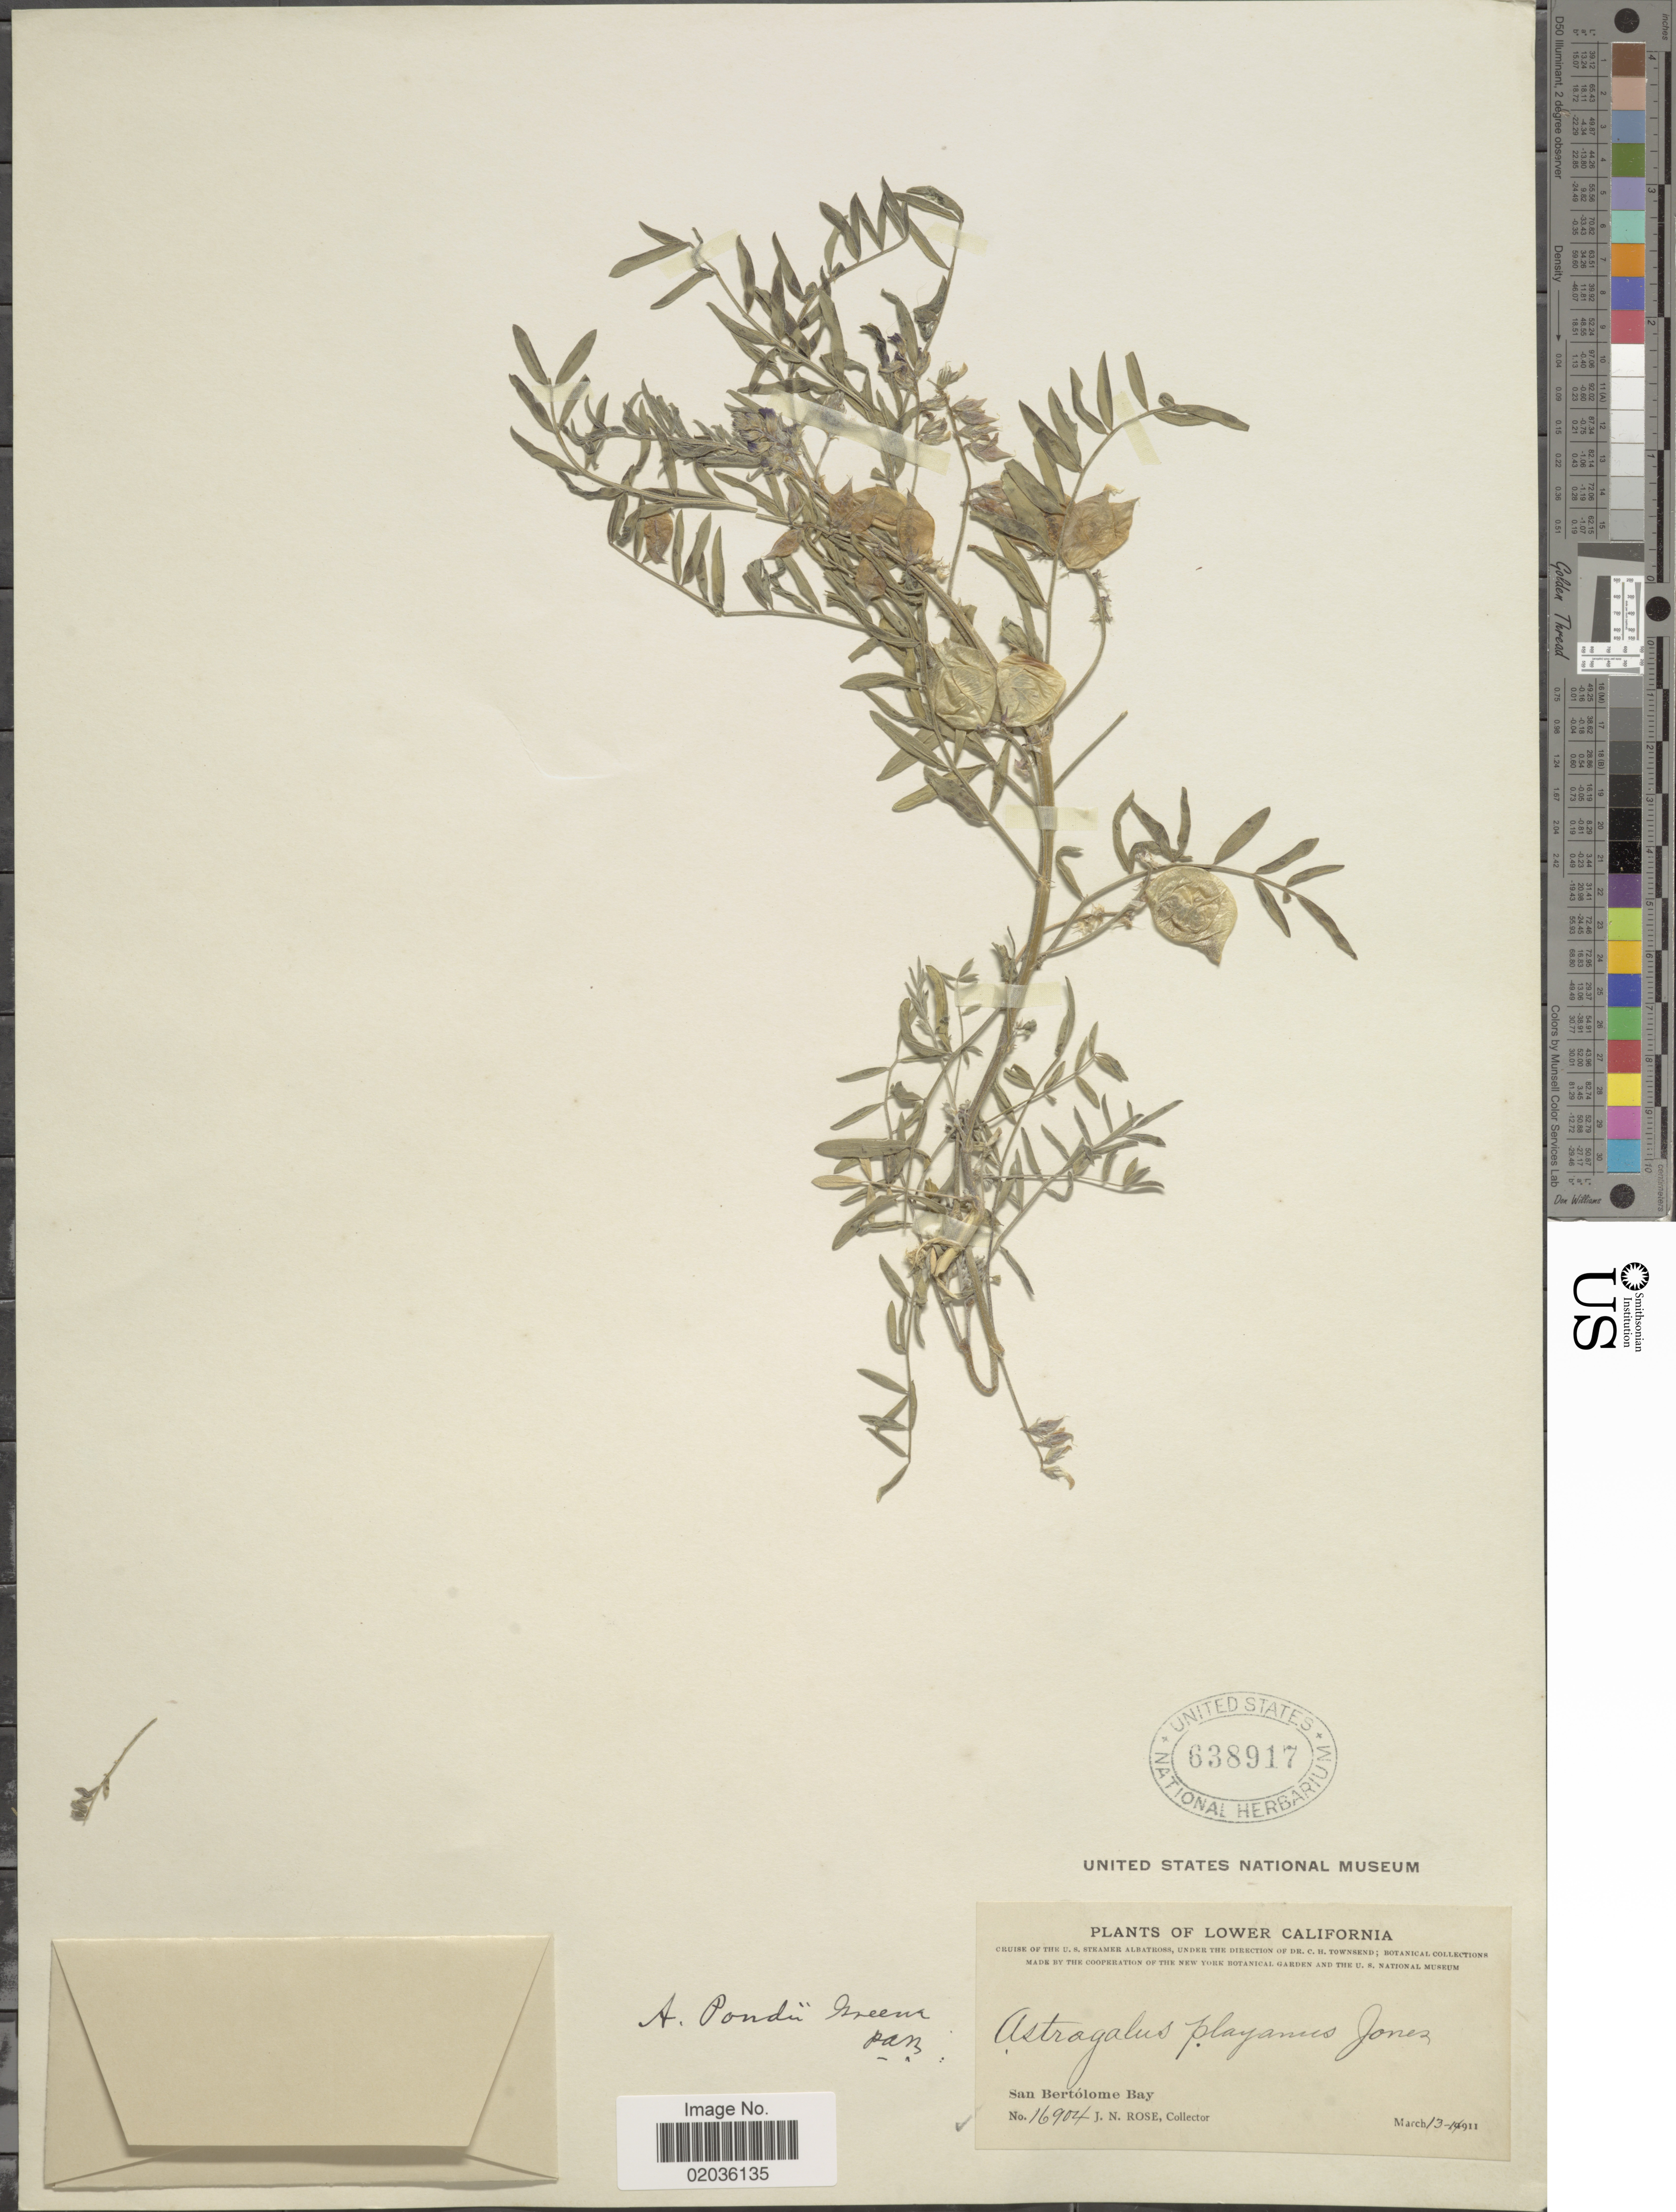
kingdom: Plantae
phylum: Tracheophyta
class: Magnoliopsida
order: Fabales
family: Fabaceae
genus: Astragalus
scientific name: Astragalus insularis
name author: Kellogg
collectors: J. N. Rose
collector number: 16904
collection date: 1911-03-13/1911-03-14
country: Mexico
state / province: Baja California Sur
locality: Lower California, San Bertóme Bay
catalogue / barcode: US 638917